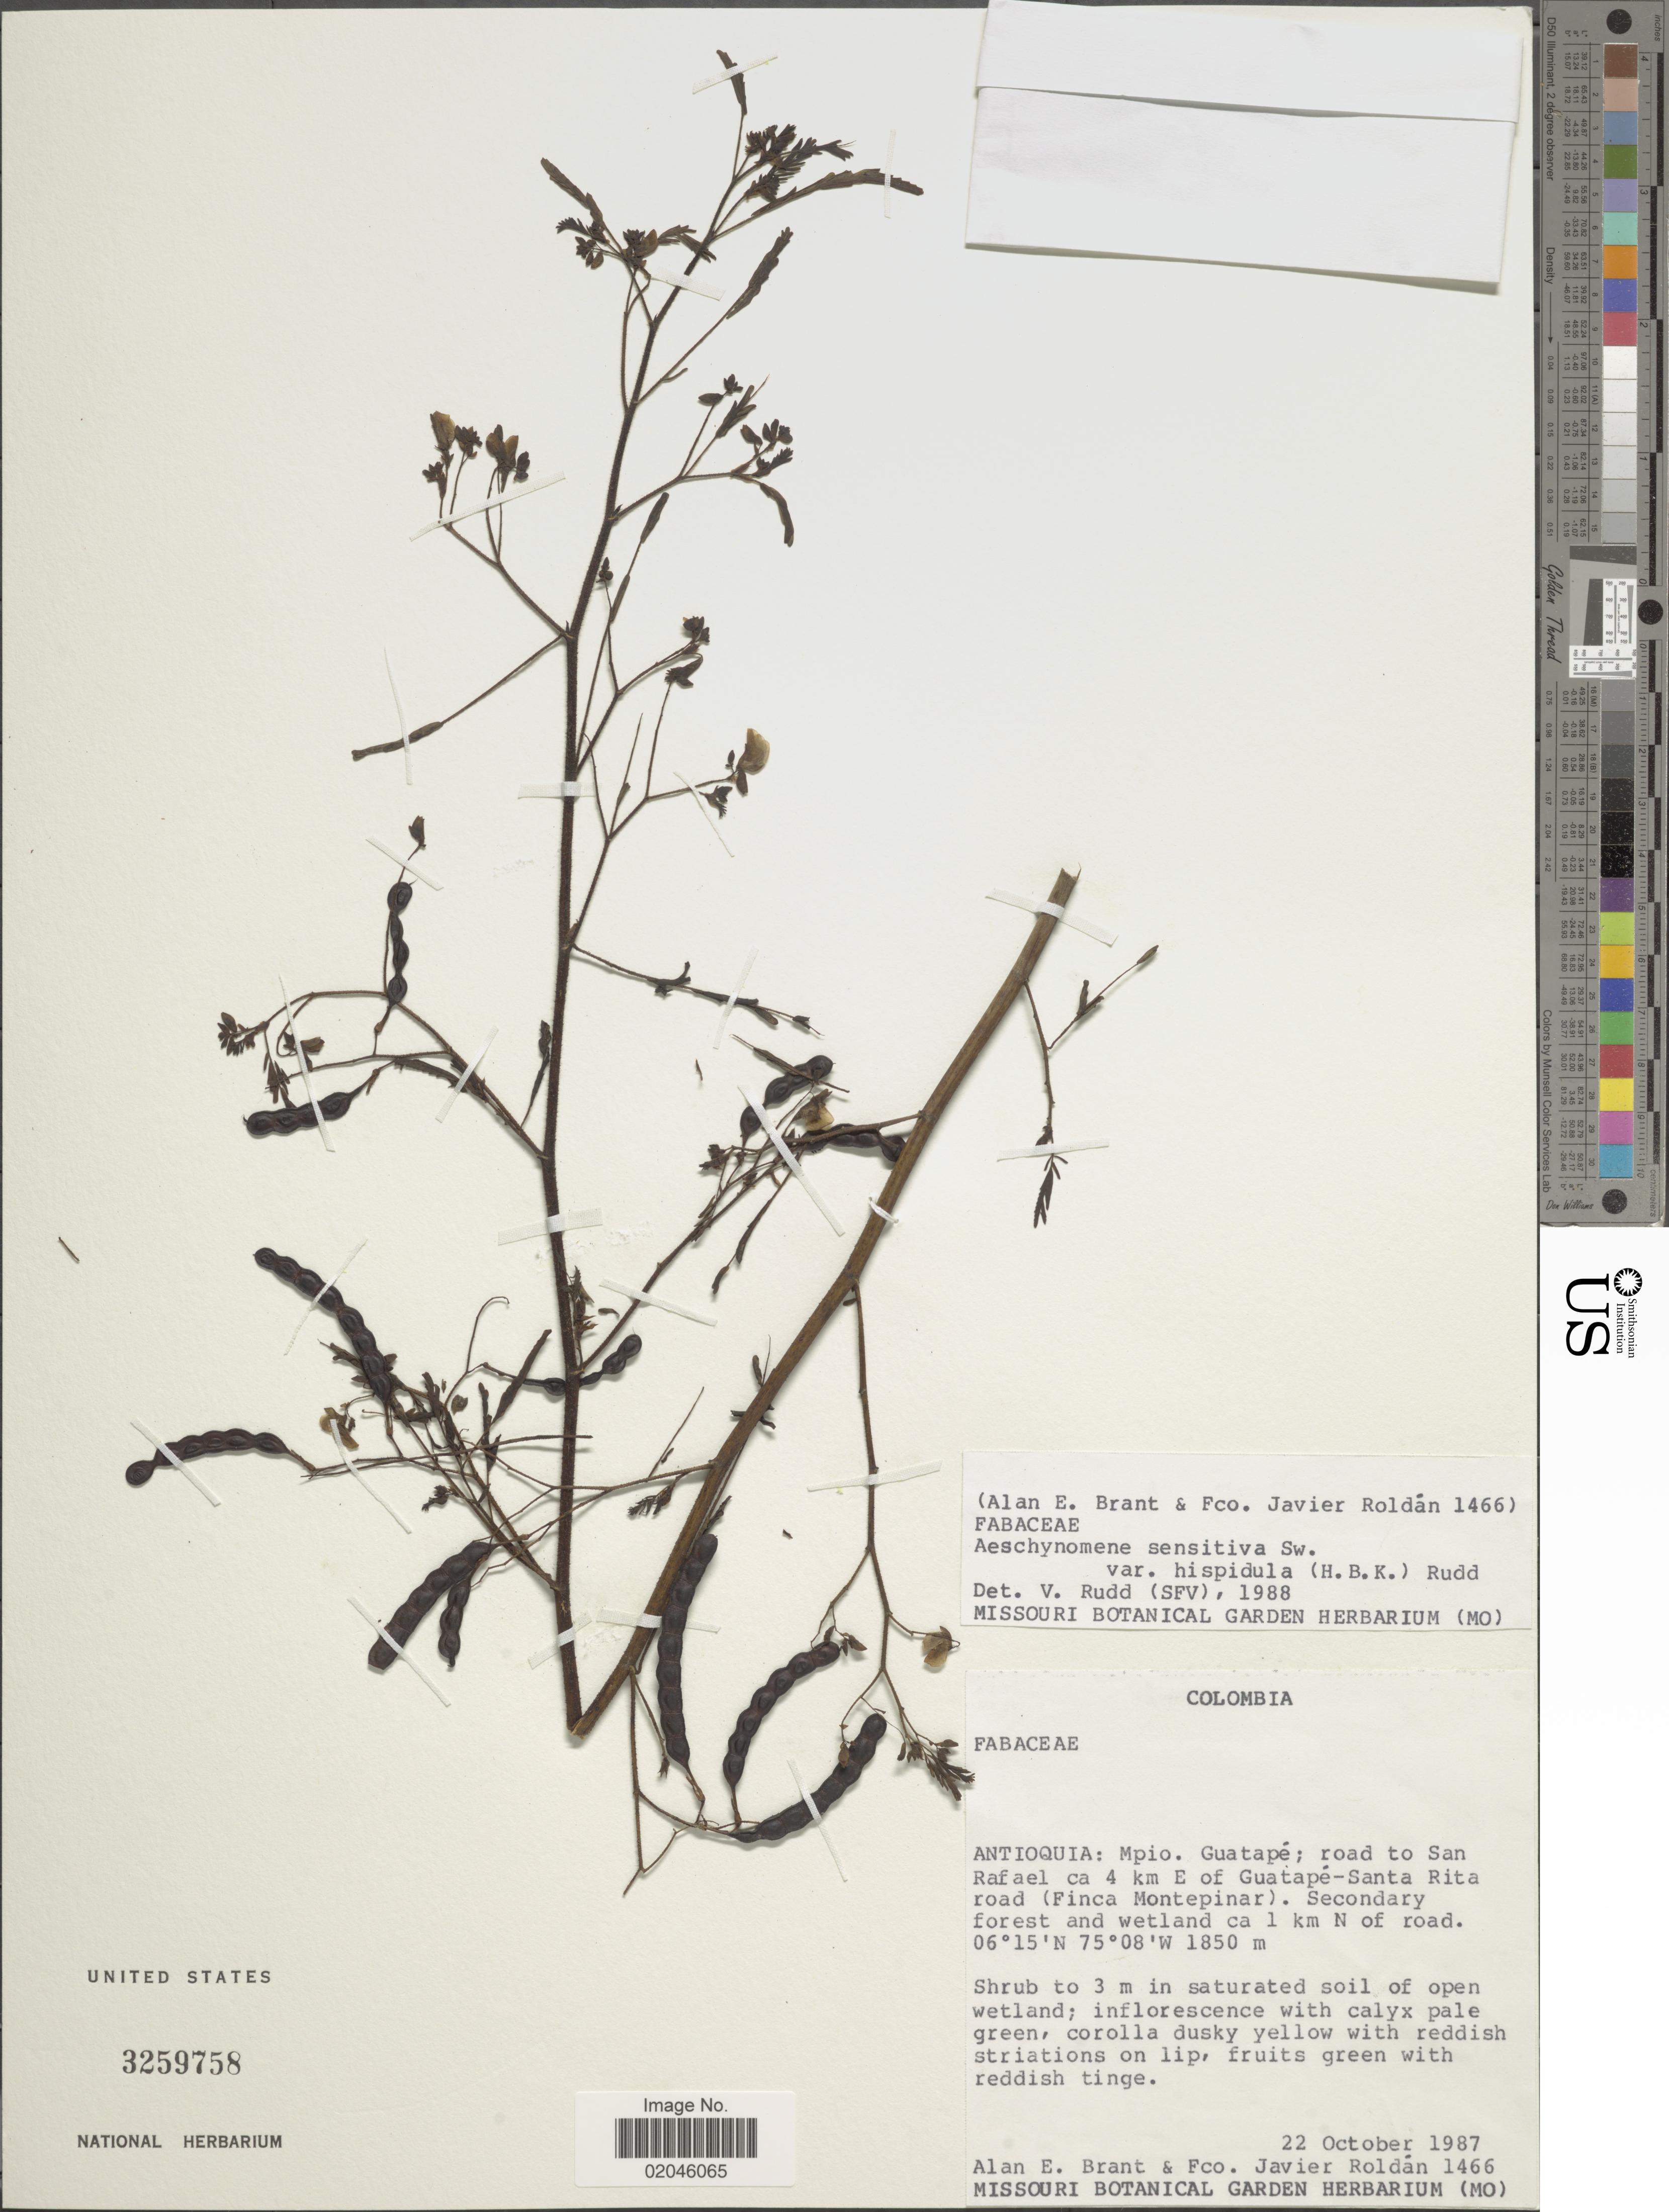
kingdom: Plantae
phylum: Tracheophyta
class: Magnoliopsida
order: Fabales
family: Fabaceae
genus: Aeschynomene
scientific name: Aeschynomene sensitiva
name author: Sw.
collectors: A. Brant & F. J. Roldán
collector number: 1466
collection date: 1987-10-22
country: Colombia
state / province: Antioquia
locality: Mpio. Guatape; road to San Rafael ca. 4 km E of Guatape-Santa Rita road (Finca Montepinar)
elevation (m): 1850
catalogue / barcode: US 3259758